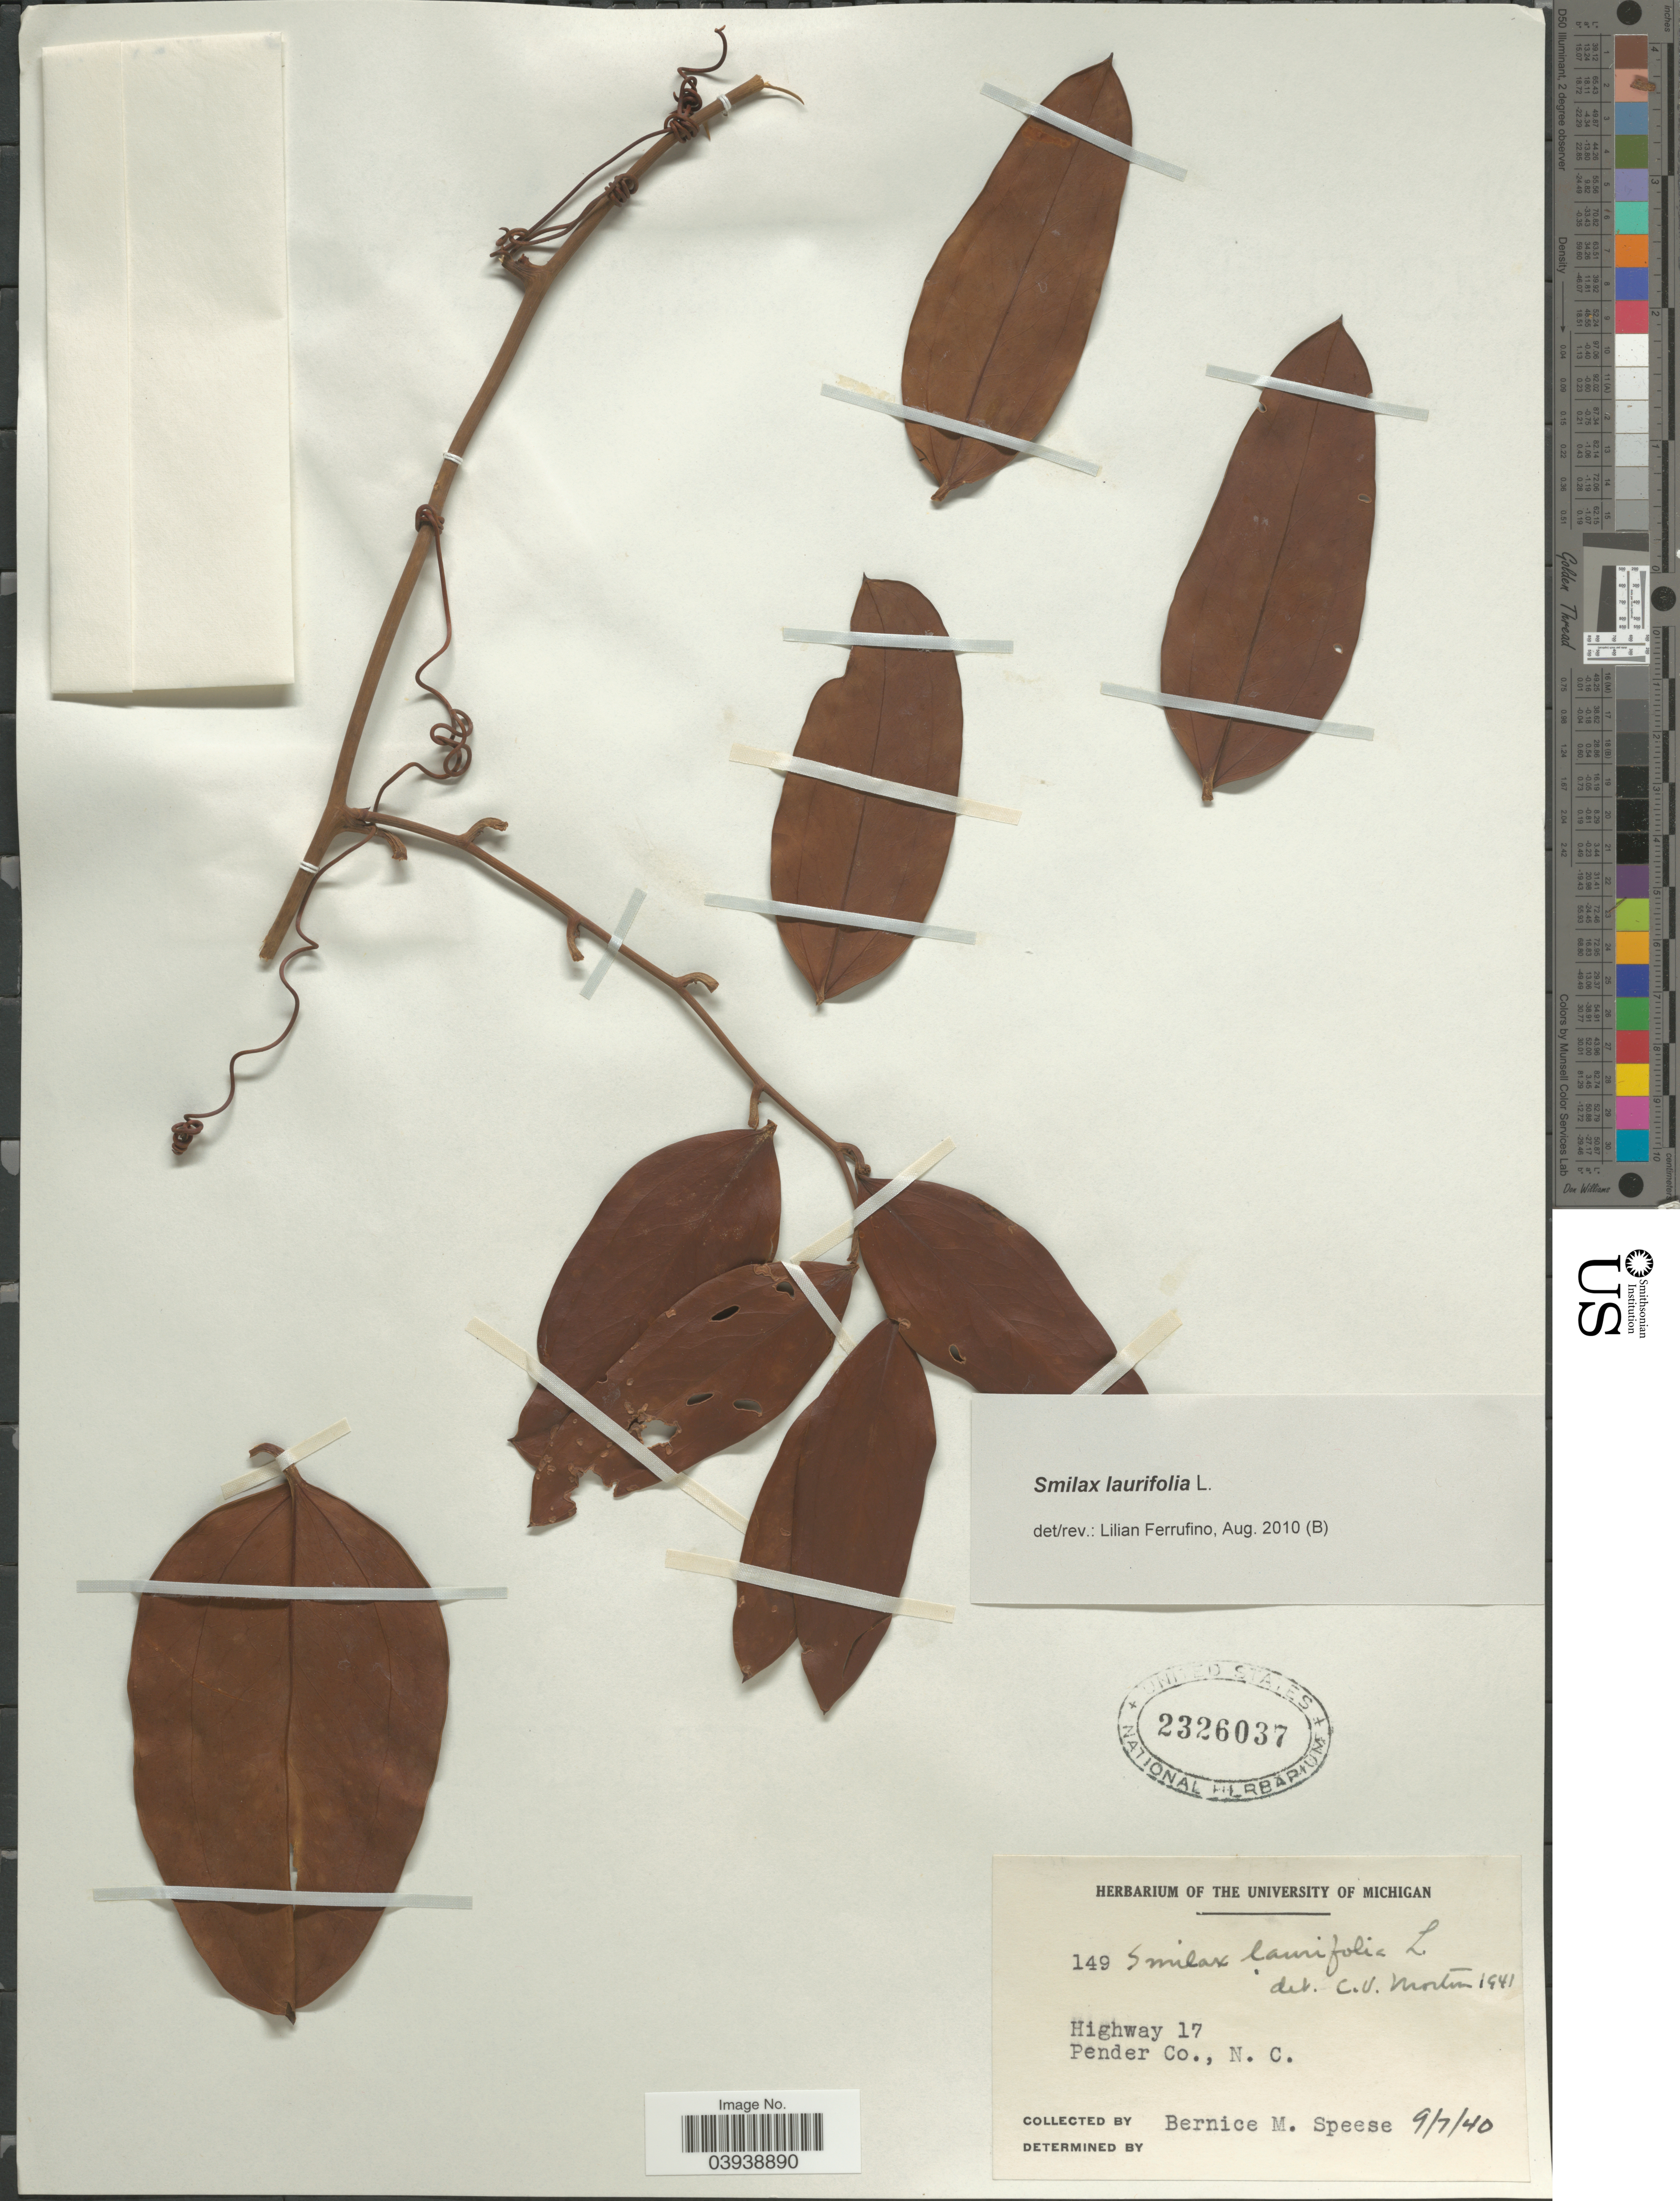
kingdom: Plantae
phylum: Tracheophyta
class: Liliopsida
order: Liliales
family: Smilacaceae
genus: Smilax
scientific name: Smilax laurifolia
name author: L.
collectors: B. Speese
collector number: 149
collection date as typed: Transcribed d/m/y: 7/9/40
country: United States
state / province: North Carolina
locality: Highway 17. Pender Co.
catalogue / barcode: US 2326037